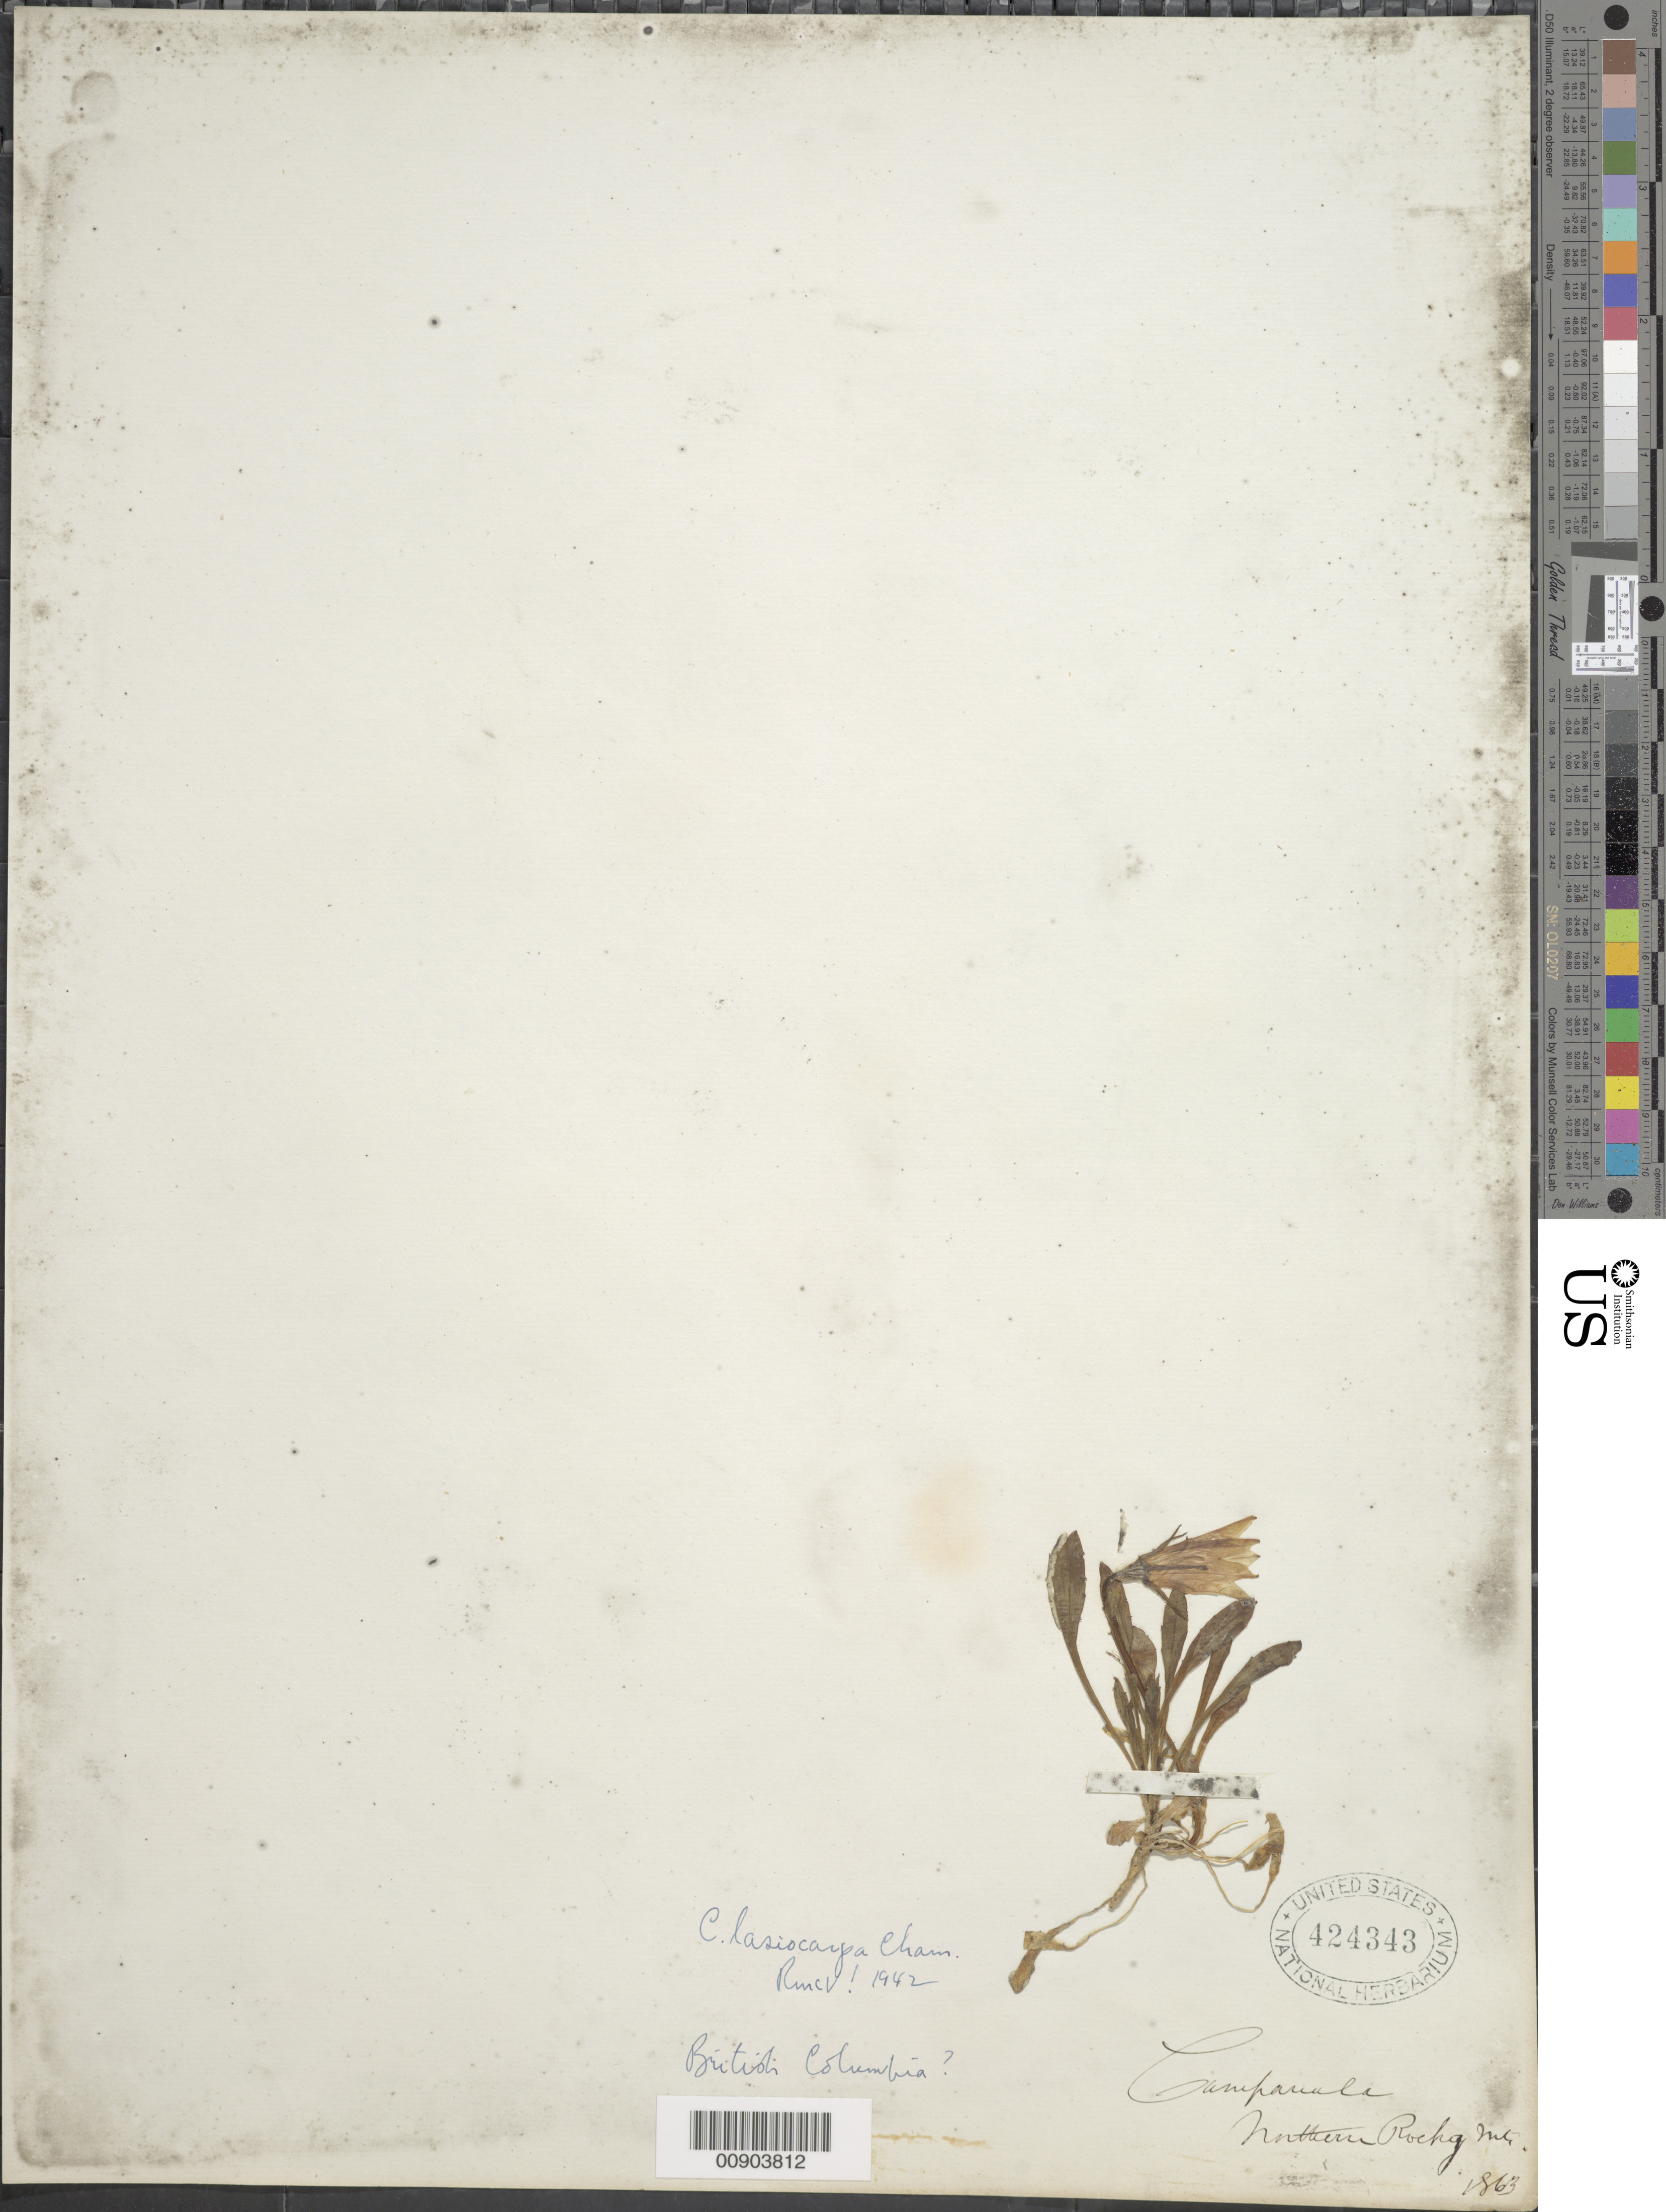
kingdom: Plantae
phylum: Tracheophyta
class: Magnoliopsida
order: Asterales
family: Campanulaceae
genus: Campanula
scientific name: Campanula lasiocarpa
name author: Cham.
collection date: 1863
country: Canada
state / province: British Columbia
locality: Northern Rocky Mountains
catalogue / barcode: US 424343